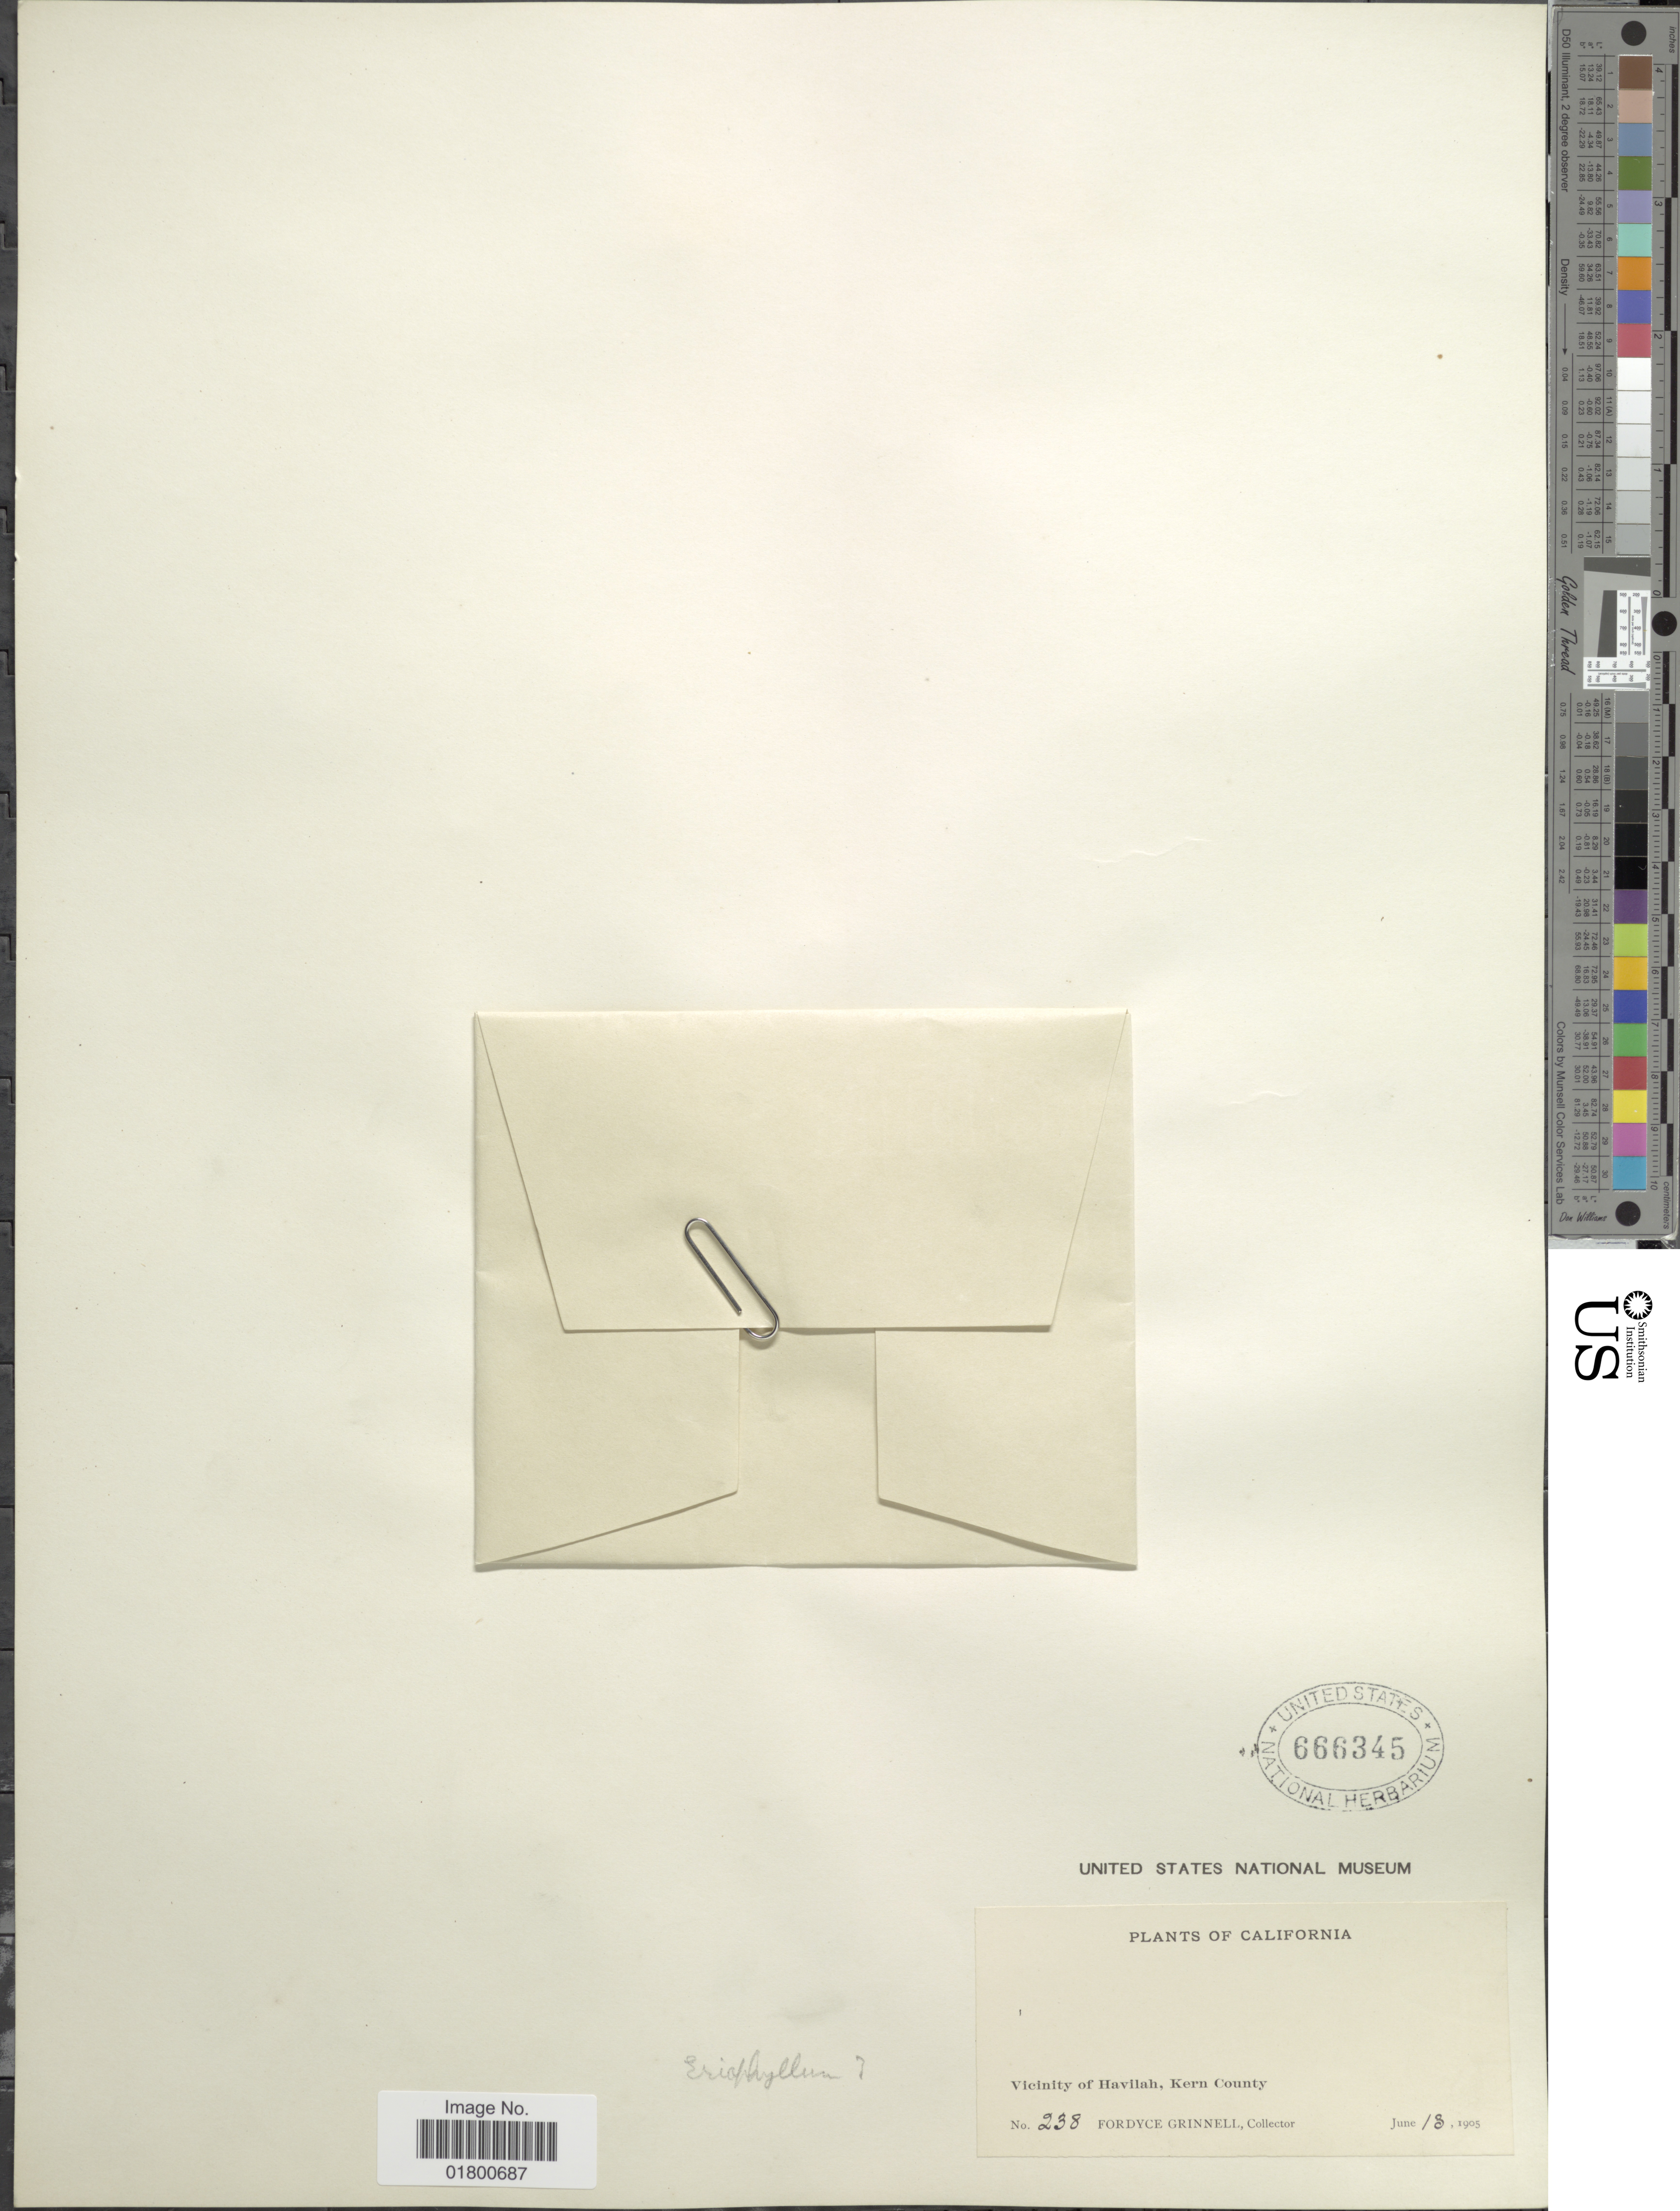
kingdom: Plantae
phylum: Tracheophyta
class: Magnoliopsida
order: Asterales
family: Asteraceae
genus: Eriophyllum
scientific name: Eriophyllum sp.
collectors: F. Grinnell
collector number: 238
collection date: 1905-06-13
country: United States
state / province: California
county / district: Kern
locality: Vicinity of Havilah, Kern County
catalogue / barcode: US 666345